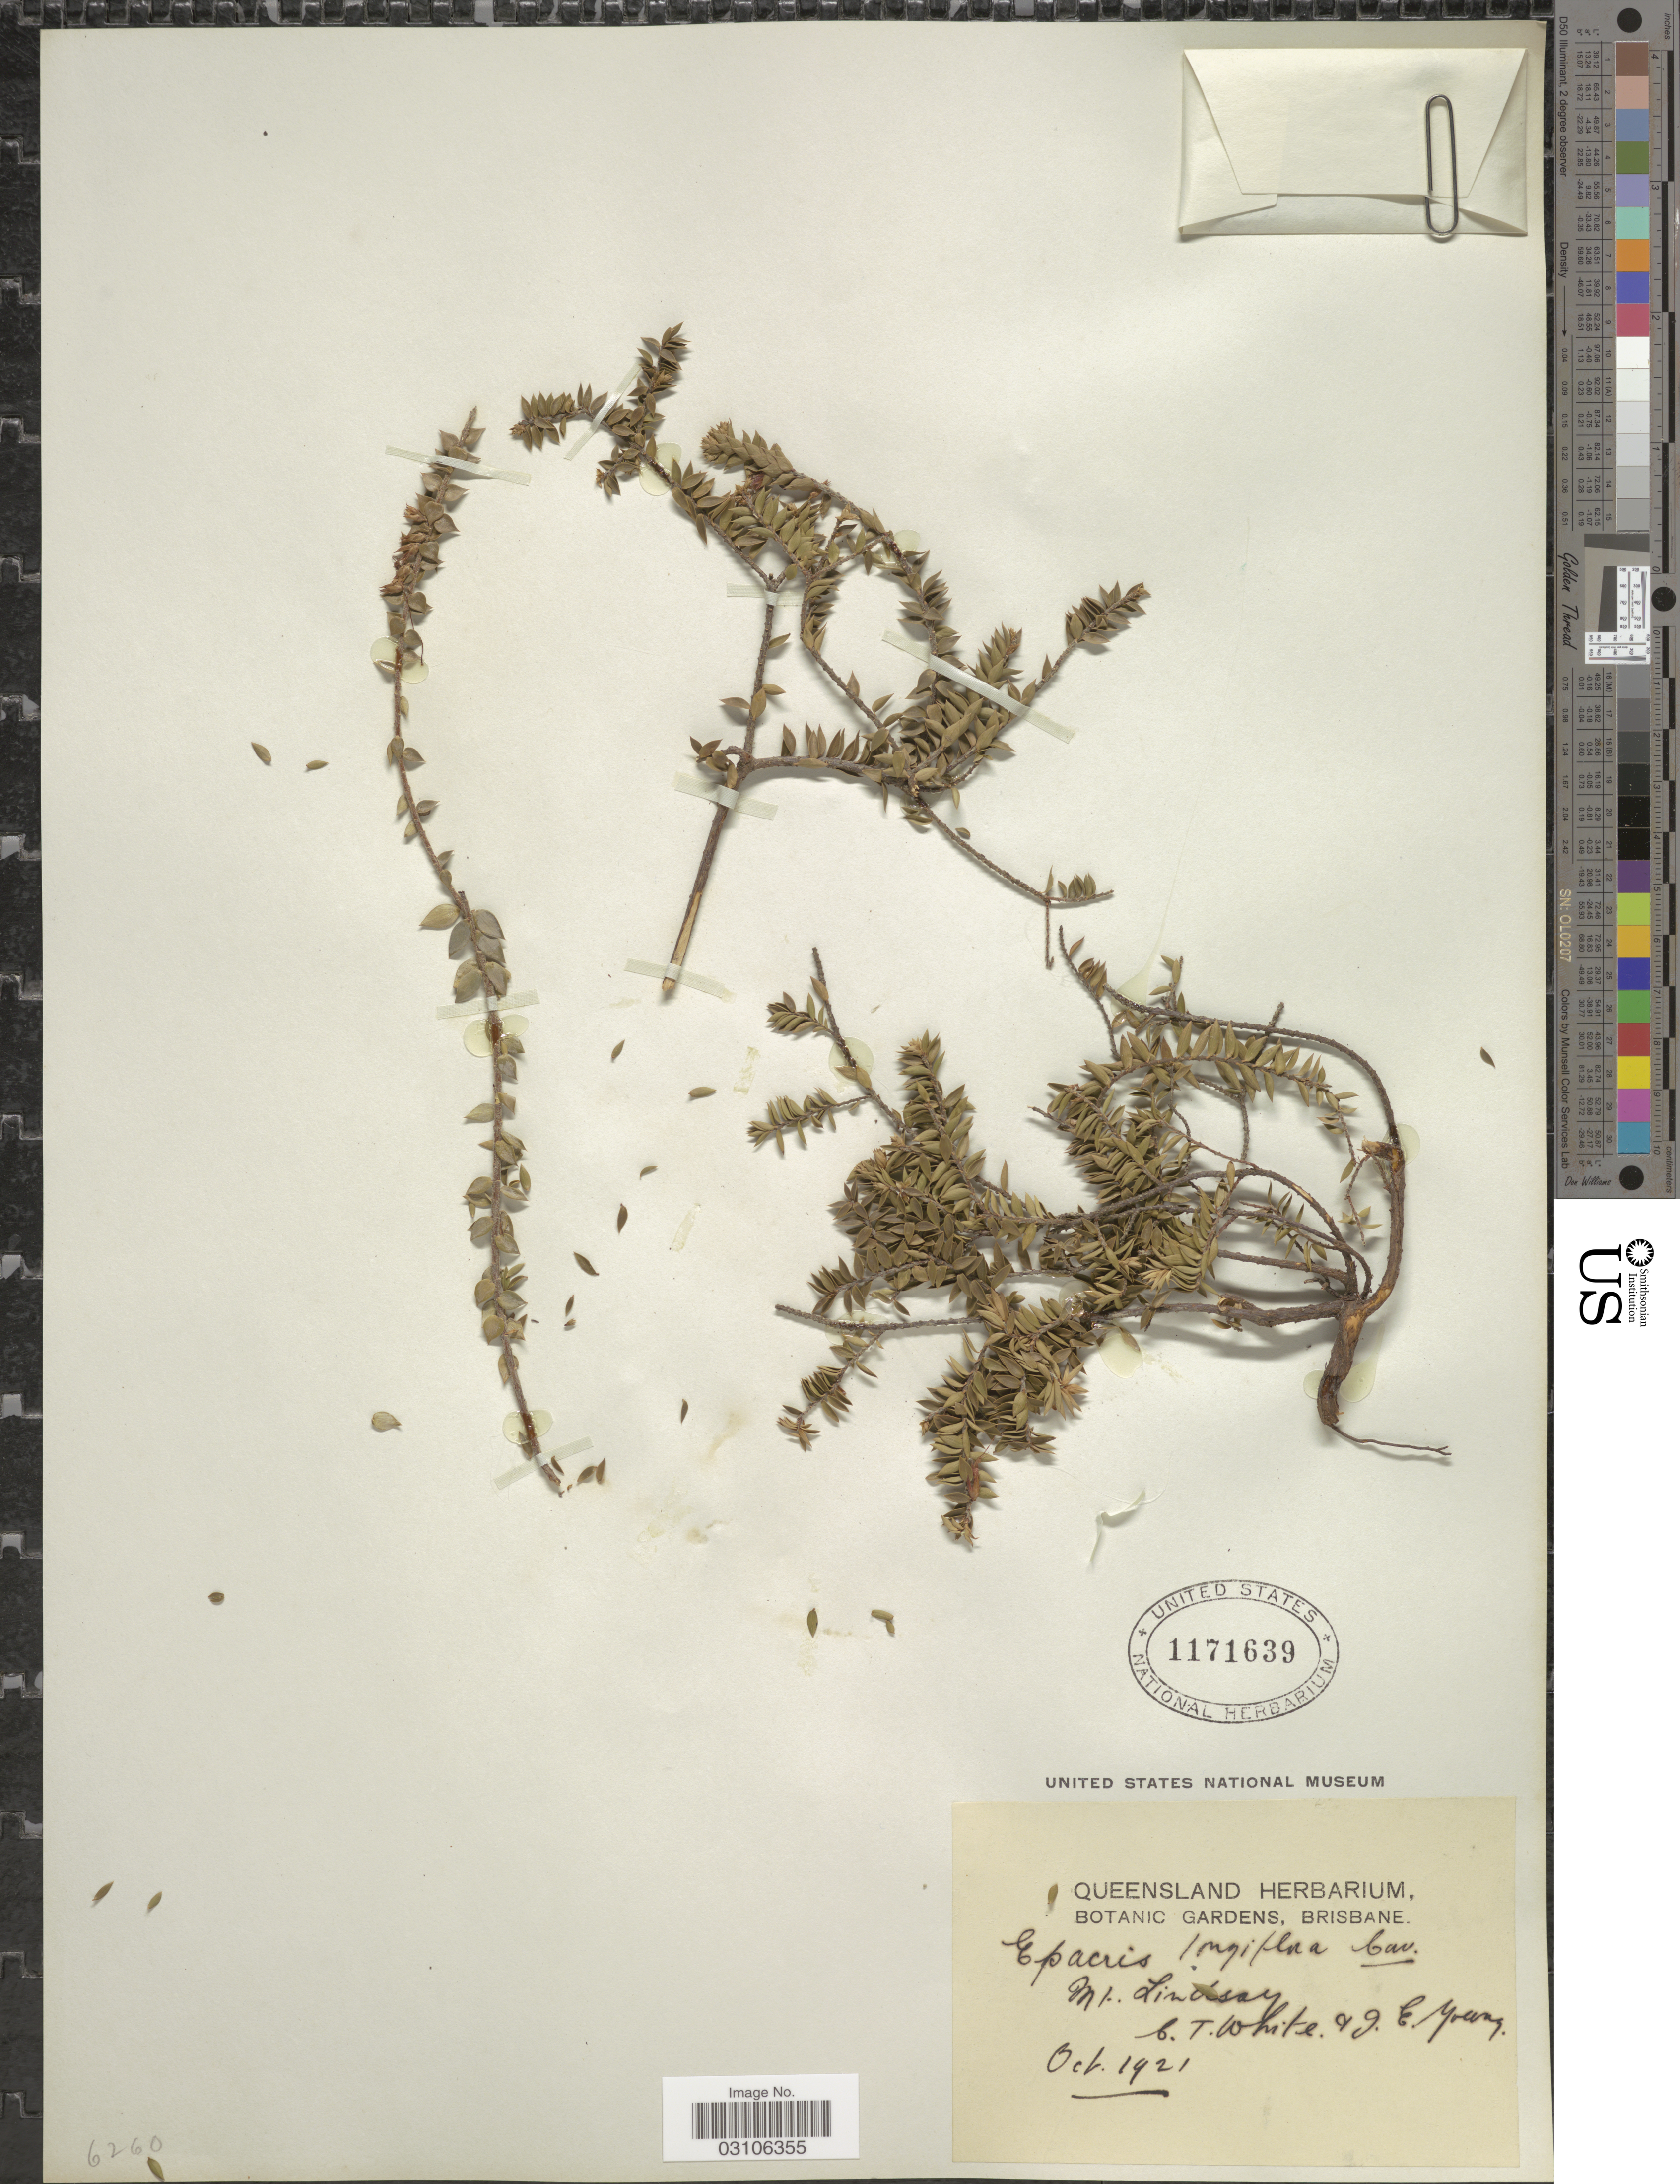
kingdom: Plantae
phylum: Tracheophyta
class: Magnoliopsida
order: Ericales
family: Ericaceae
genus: Epacris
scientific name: Epacris longiflora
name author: Cav.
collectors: C. T. White & J. Young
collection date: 1921-10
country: Australia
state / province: Queensland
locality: Mt. Lindsay.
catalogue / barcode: US 1171639